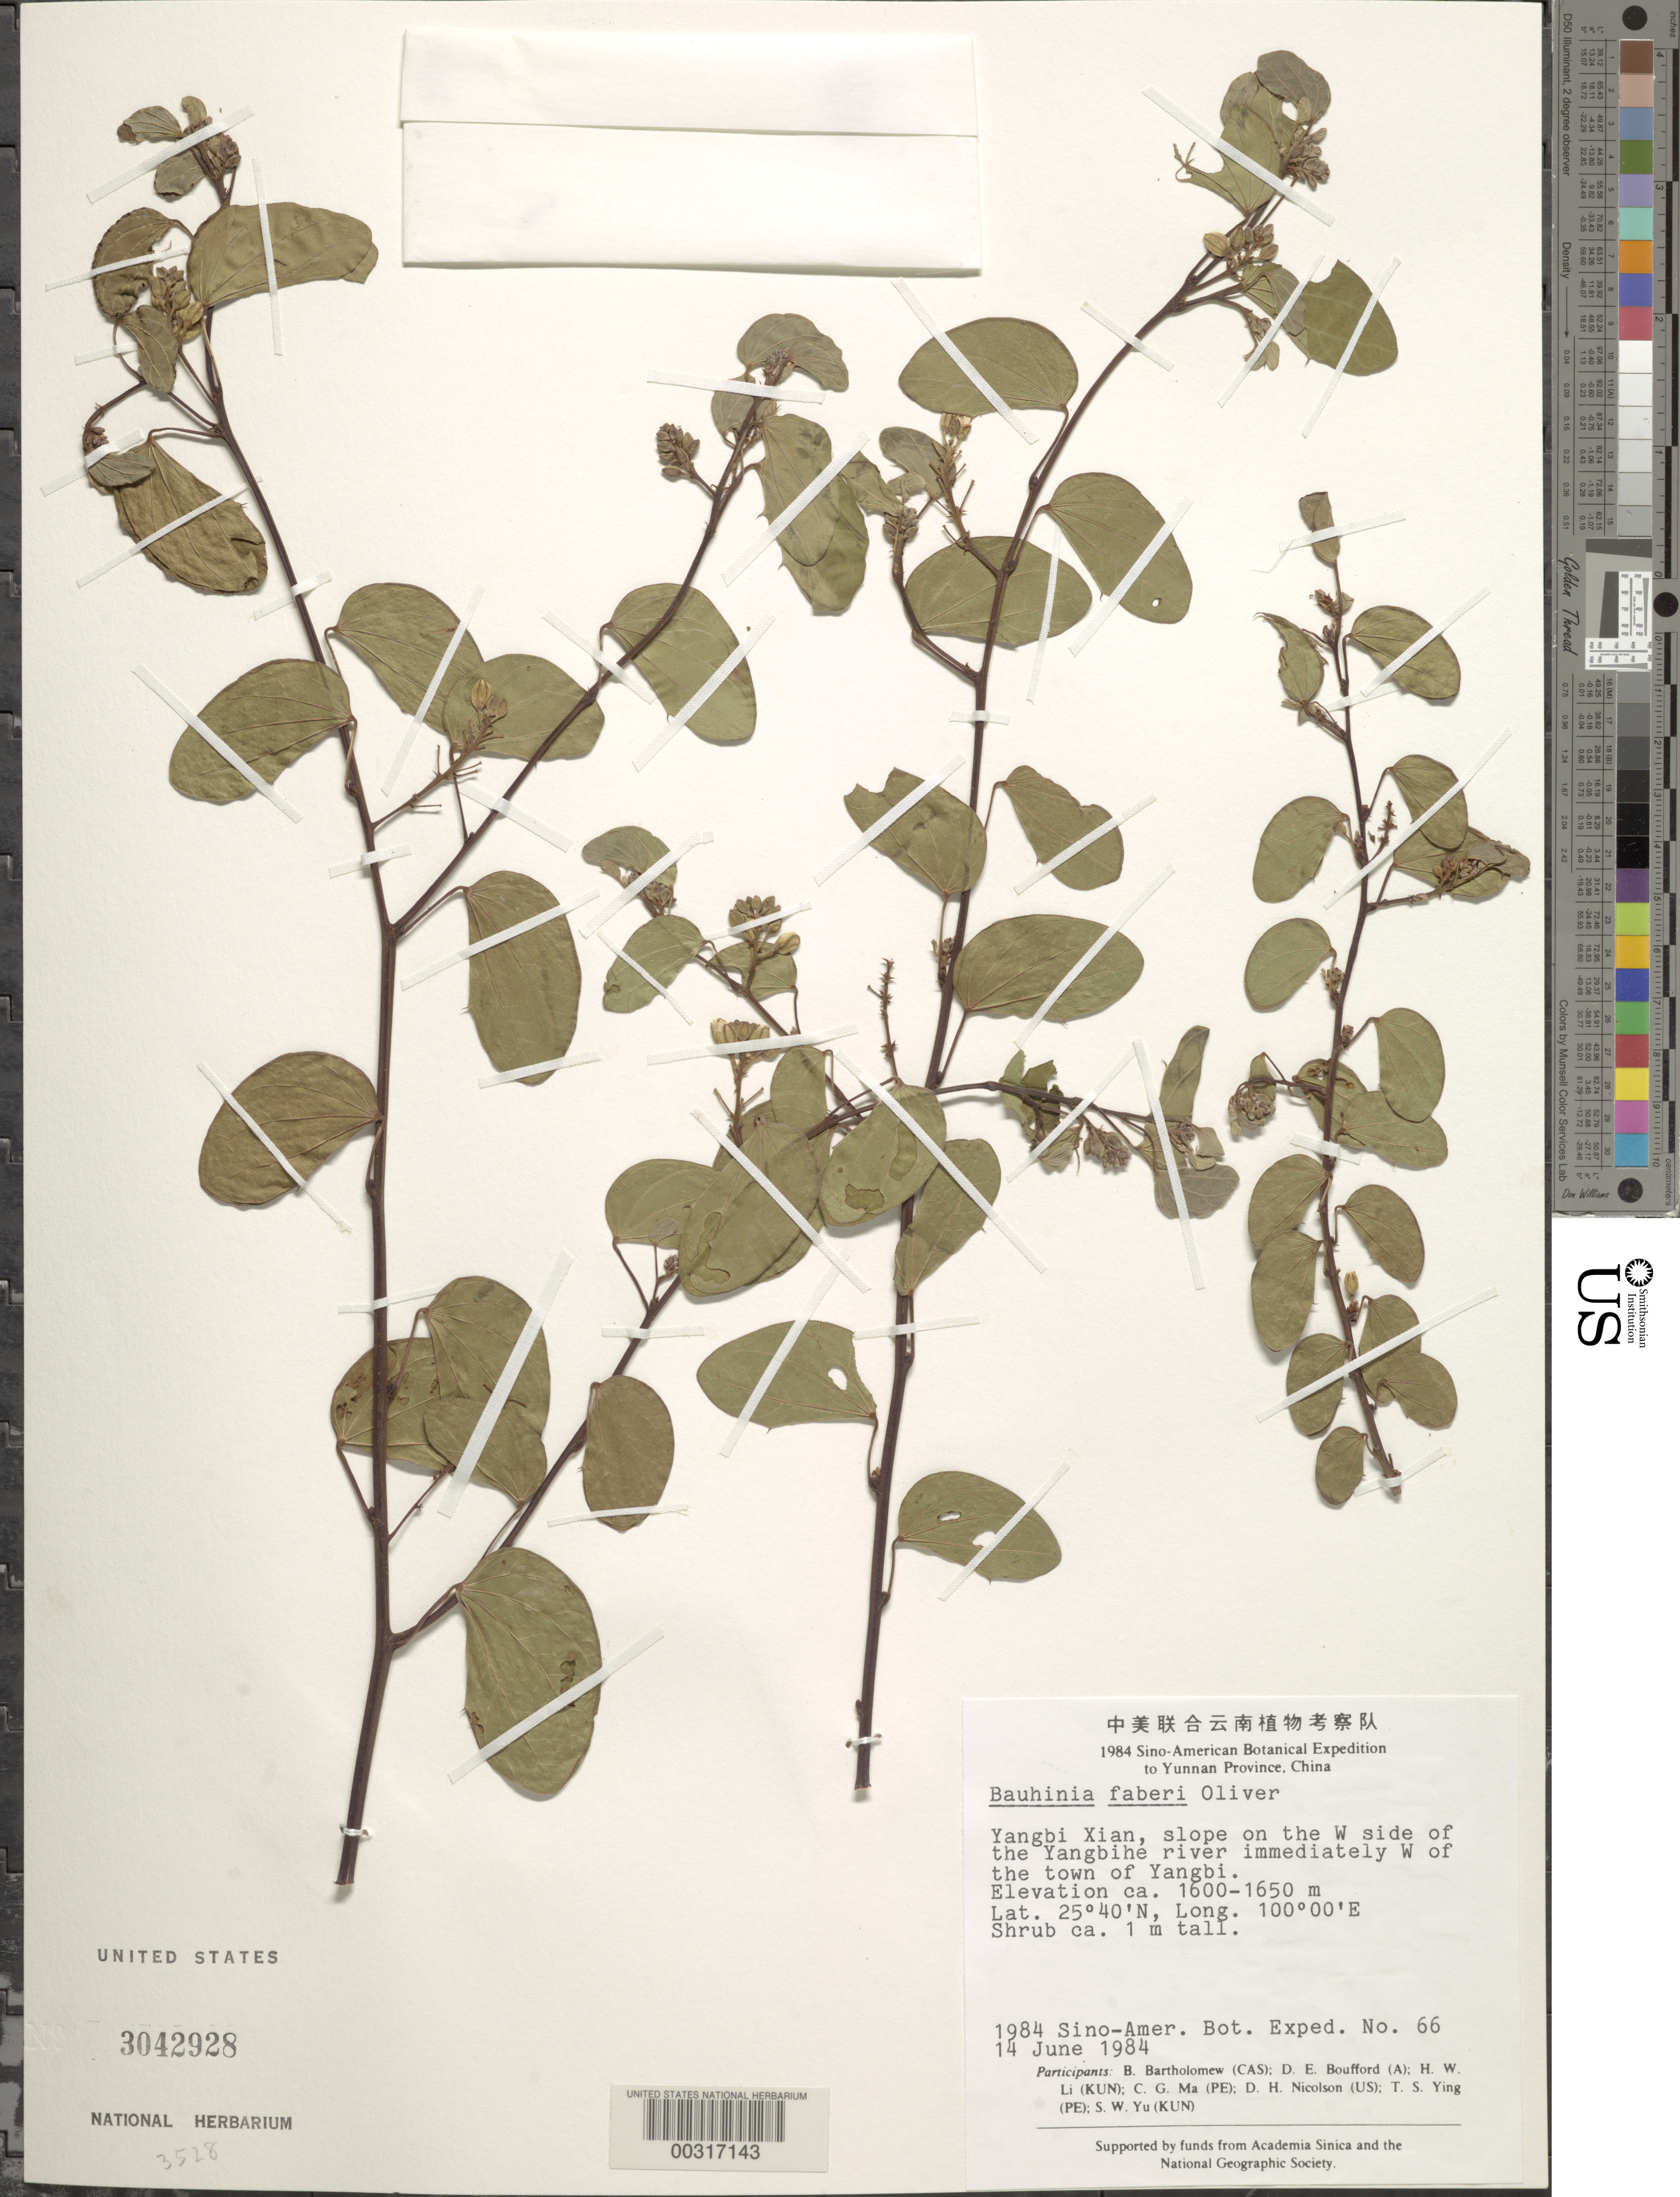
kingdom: Plantae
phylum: Tracheophyta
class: Magnoliopsida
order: Fabales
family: Fabaceae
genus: Bauhinia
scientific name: Bauhinia brachycarpa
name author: Wall. ex Benth.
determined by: U.S. National Herbarium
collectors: B. M. Bartholomew, D. E. Boufford, H. W. Li, C. Ma, D. H. Nicolson, T. Ying & S. Yu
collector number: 1984 Sino-amer Bot Exped 1449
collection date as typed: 14 Jun 1984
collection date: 1984-06-14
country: China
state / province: Yunnan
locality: Yangbi xian, slope on the w side of the yangbihe river immediately w of the town of yangbi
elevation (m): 1600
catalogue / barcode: US 3042928